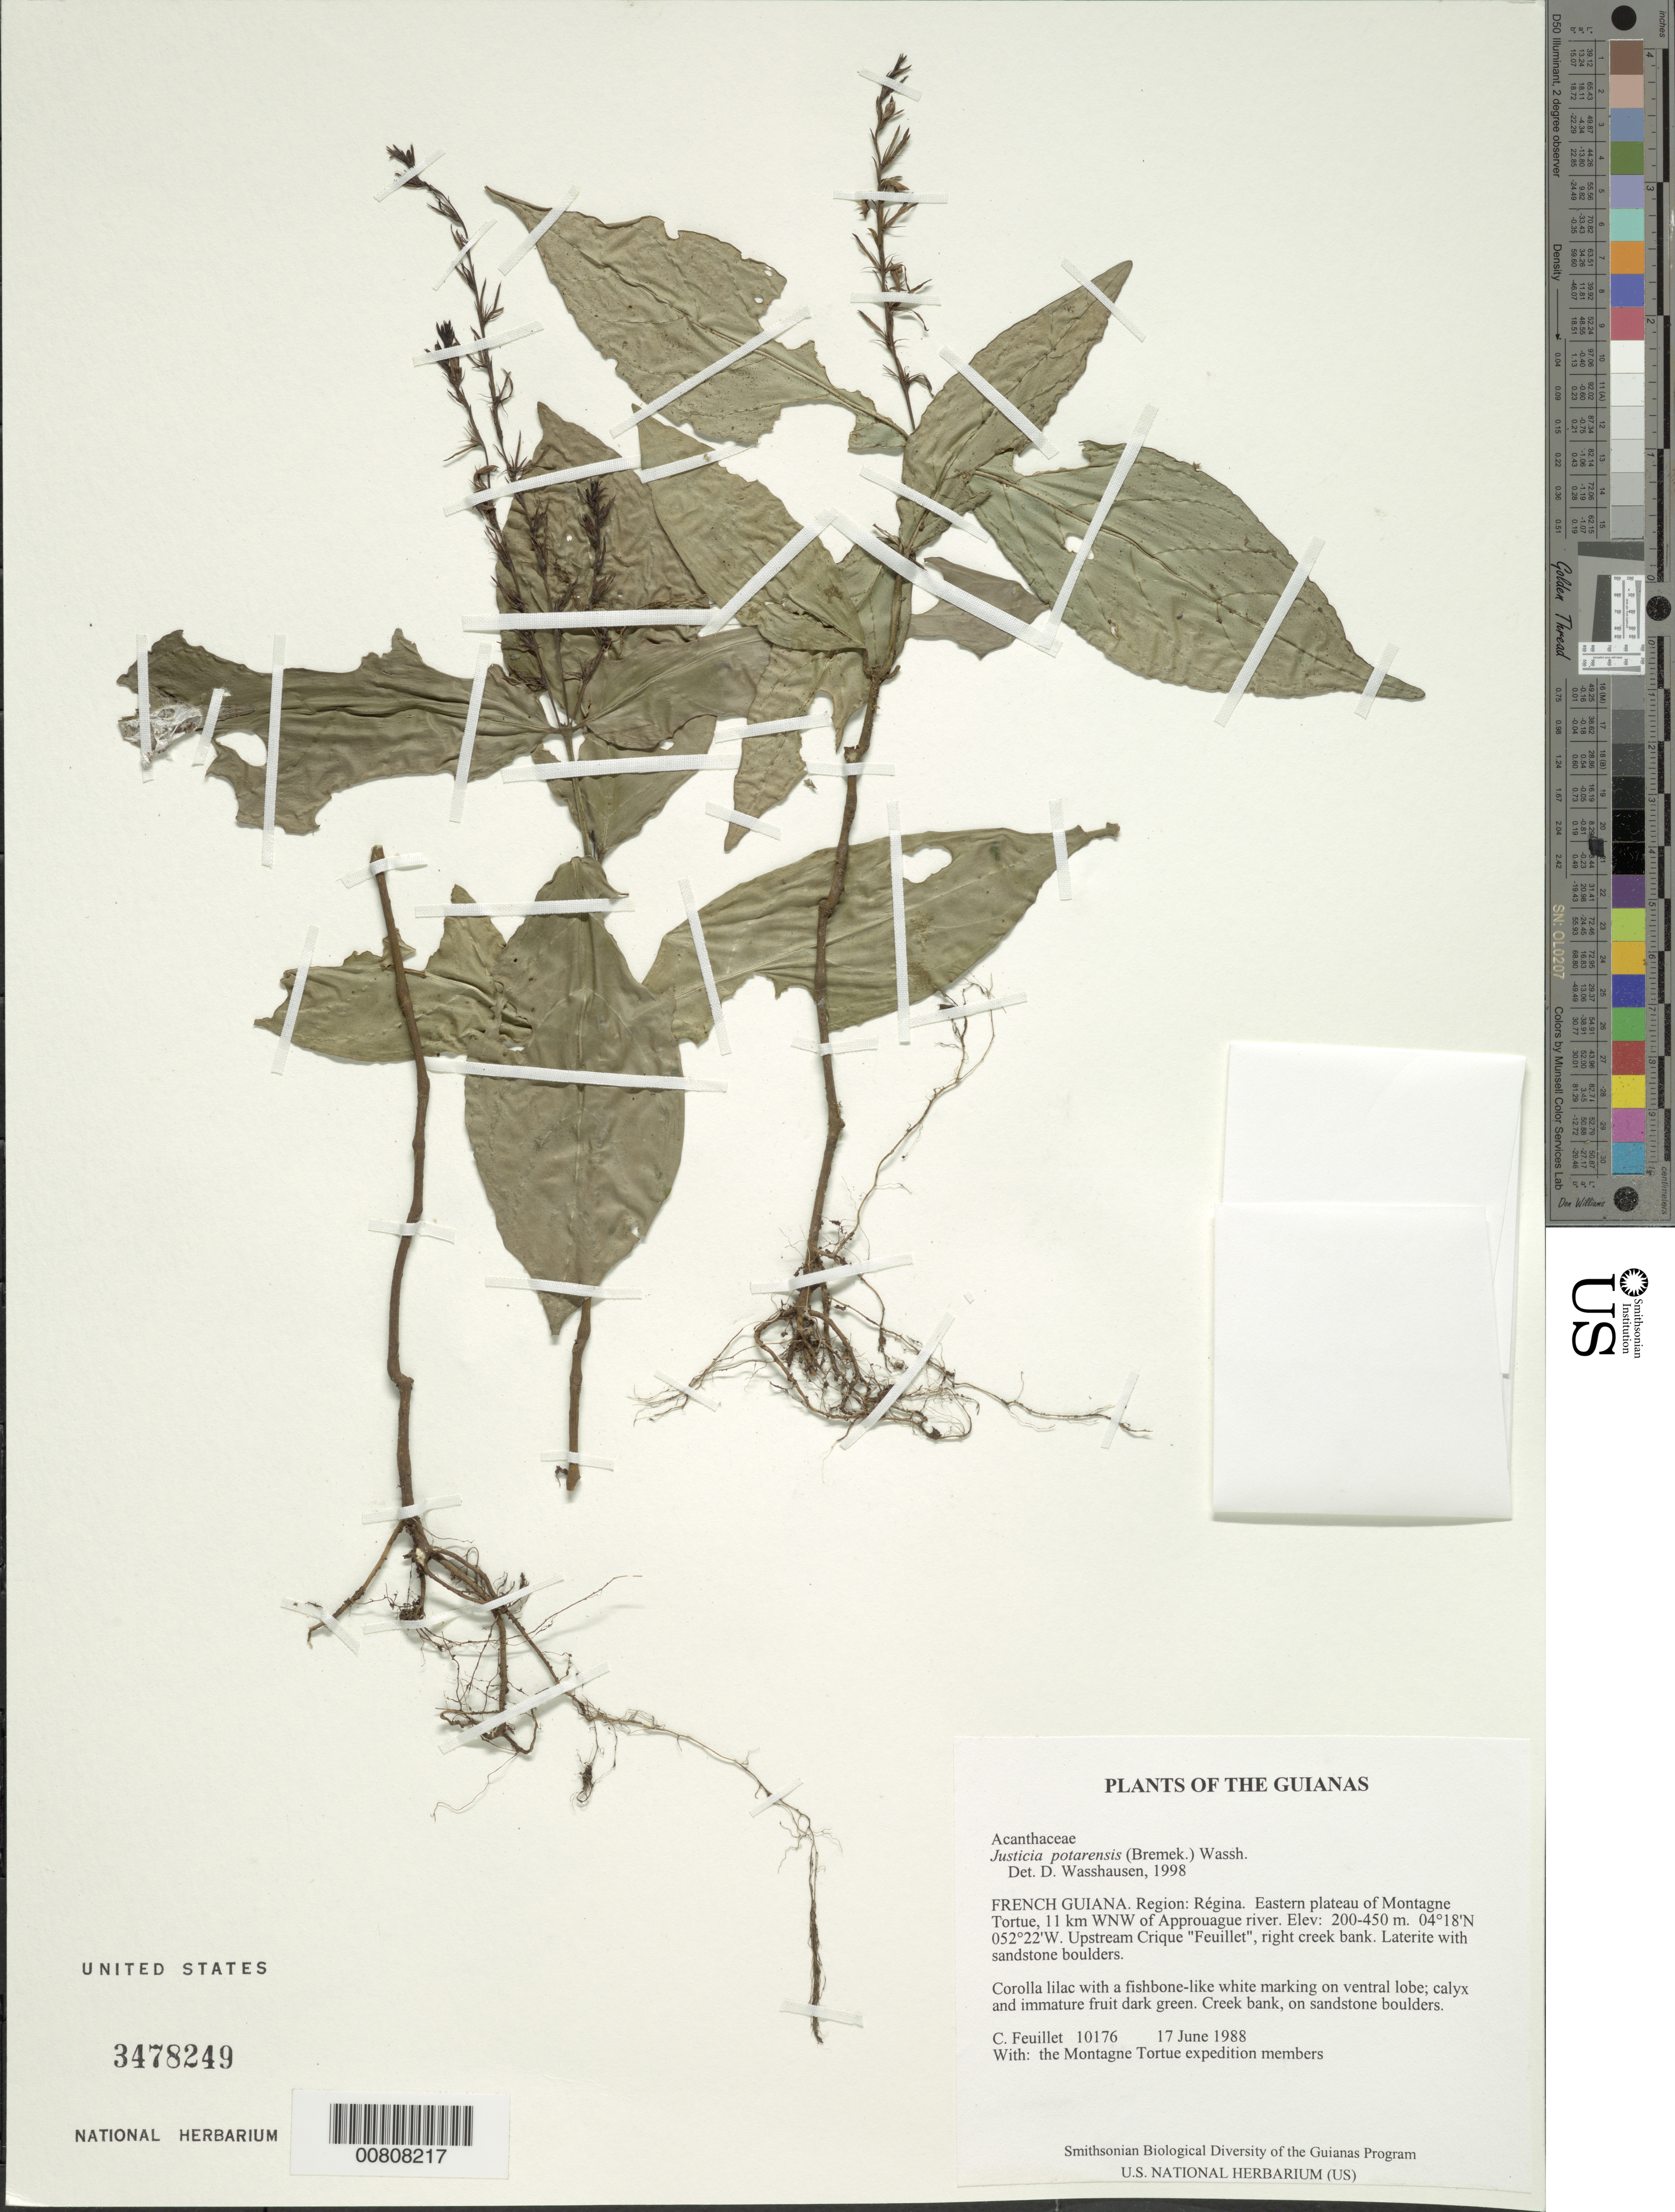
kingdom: Plantae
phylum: Tracheophyta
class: Magnoliopsida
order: Lamiales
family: Acanthaceae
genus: Justicia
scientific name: Justicia potarensis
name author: (Bremek.) Wassh.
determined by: Wasshausen, Dieter C., (BOT), Smithsonian Institution - National Museum of Natural History (UNITED STATES)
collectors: C. Feuillet & Montagne Torte Exped. members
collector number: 10176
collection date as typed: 17 June 1988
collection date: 1988-06-17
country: French Guiana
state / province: Cayenne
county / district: Regina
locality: Eastern plateau of Montagne Tortue, 11 km WNW of Approuague river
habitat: Upstream Crique "Feuillet", right creek bank. Laterite with sandstone boulders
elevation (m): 200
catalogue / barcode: US 3478249